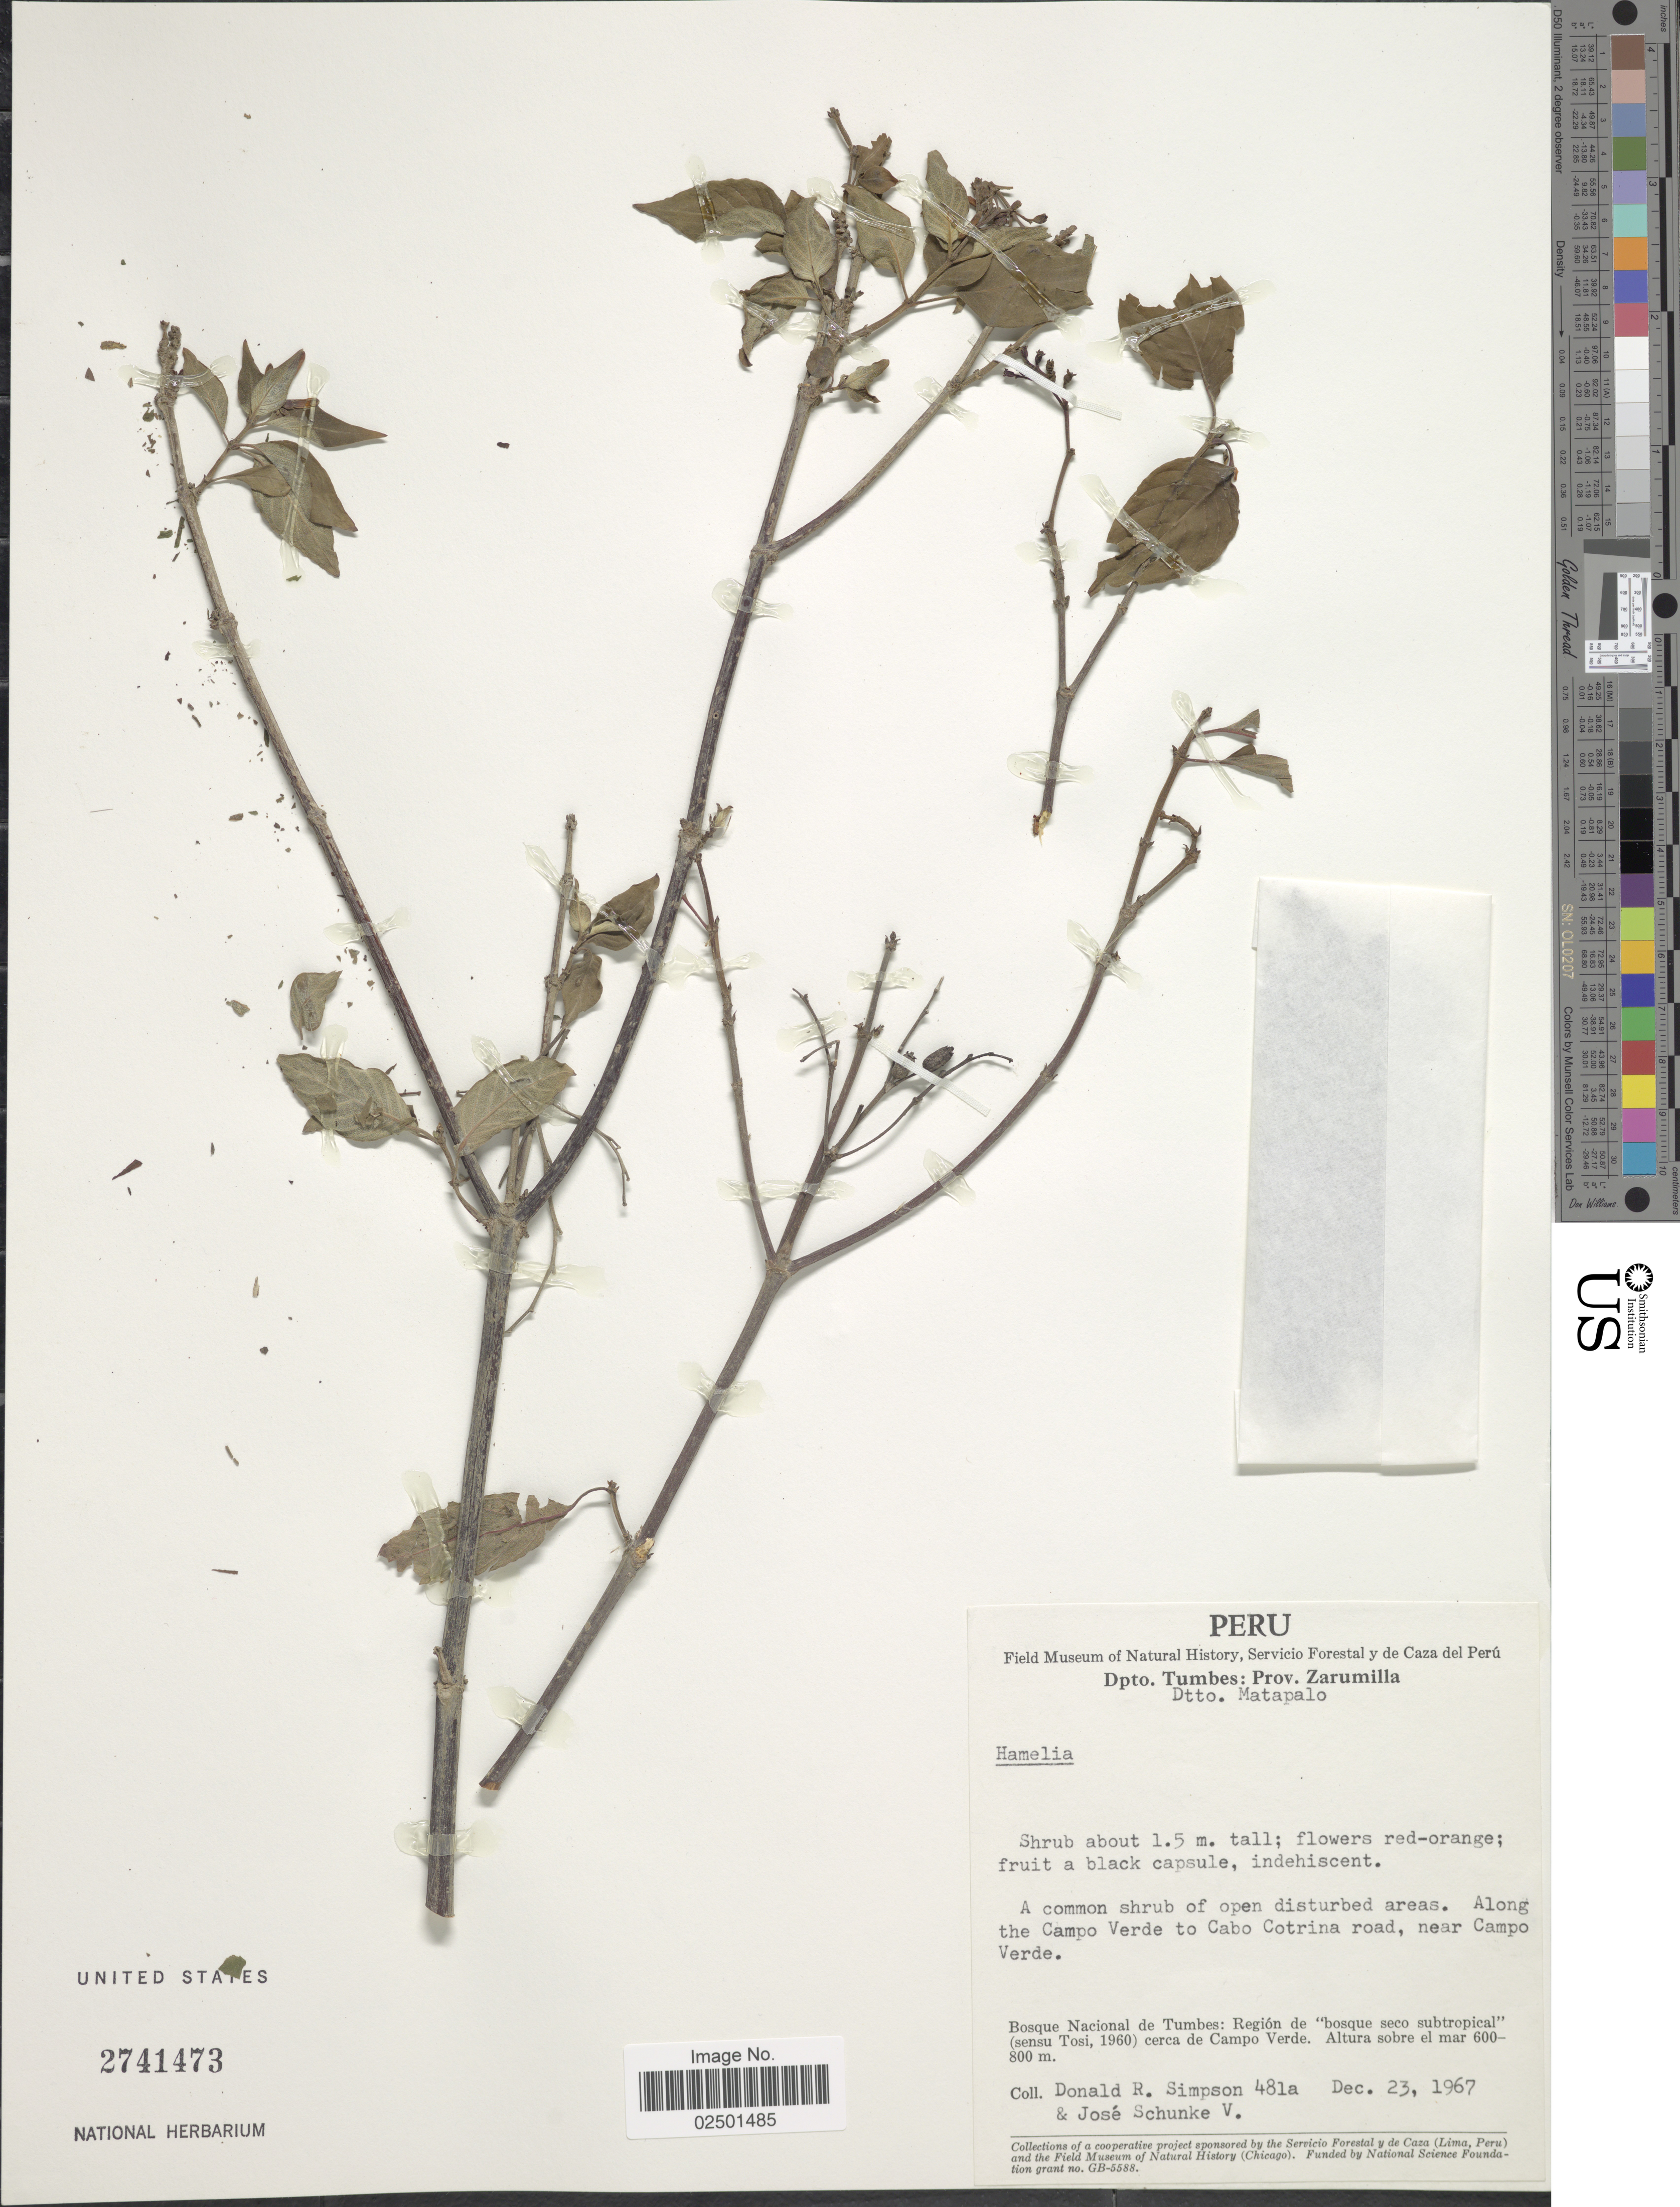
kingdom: Plantae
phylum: Tracheophyta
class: Magnoliopsida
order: Gentianales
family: Rubiaceae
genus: Hamelia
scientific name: Hamelia sp.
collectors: D. R. Simpson & J. Schunke Vigo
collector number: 481a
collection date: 1967-12-23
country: Peru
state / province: Tumbes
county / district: Zarumilla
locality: Dpto. Tumbes: Prov. Zarumilla. Dtto. Matapalo. Along the Campo Verde to Cabo Cotrina road, near Campo Verde. Bosque Nacional de Tumbes: Region de "bosque seco subtropical"cerca de Campo Verde.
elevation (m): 600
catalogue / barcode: US 2741473